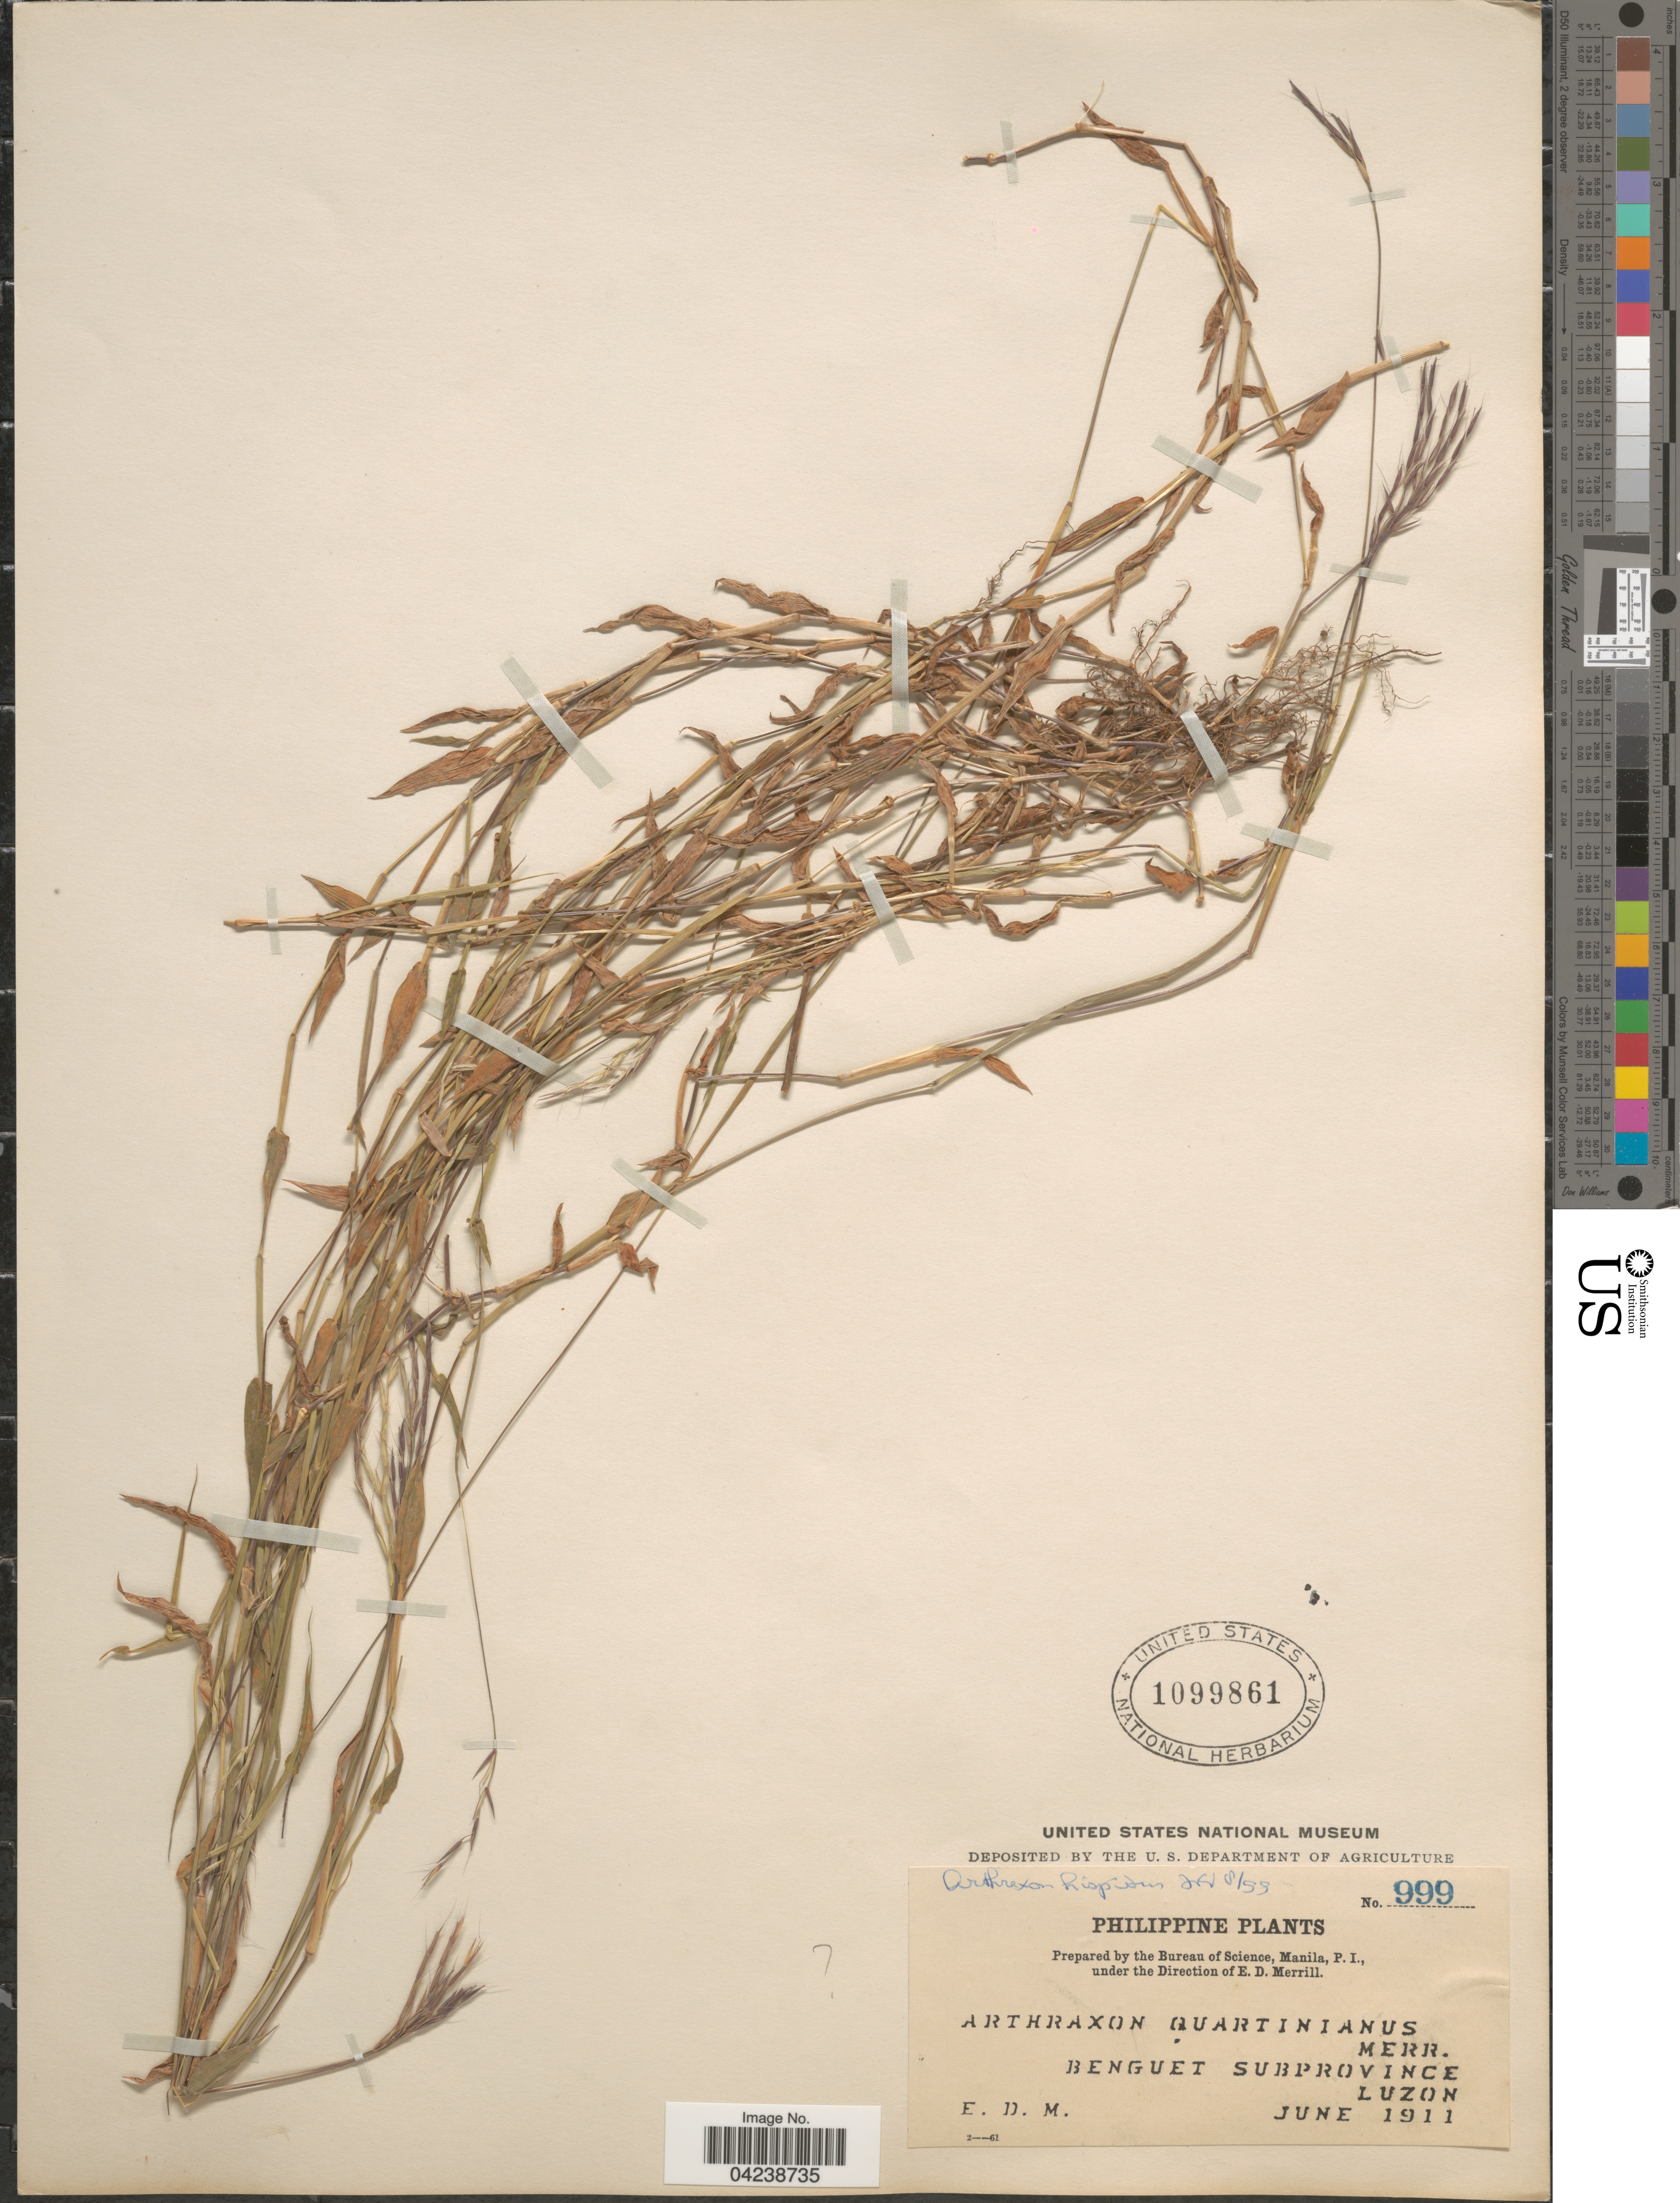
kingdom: Plantae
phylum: Tracheophyta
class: Liliopsida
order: Poales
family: Poaceae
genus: Arthraxon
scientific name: Arthraxon hispidus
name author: (Thunb.) Makino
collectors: E. D. Merrill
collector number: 999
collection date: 1911-06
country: Philippines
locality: Benguet Subprovince. Luzon.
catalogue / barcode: US 1099861